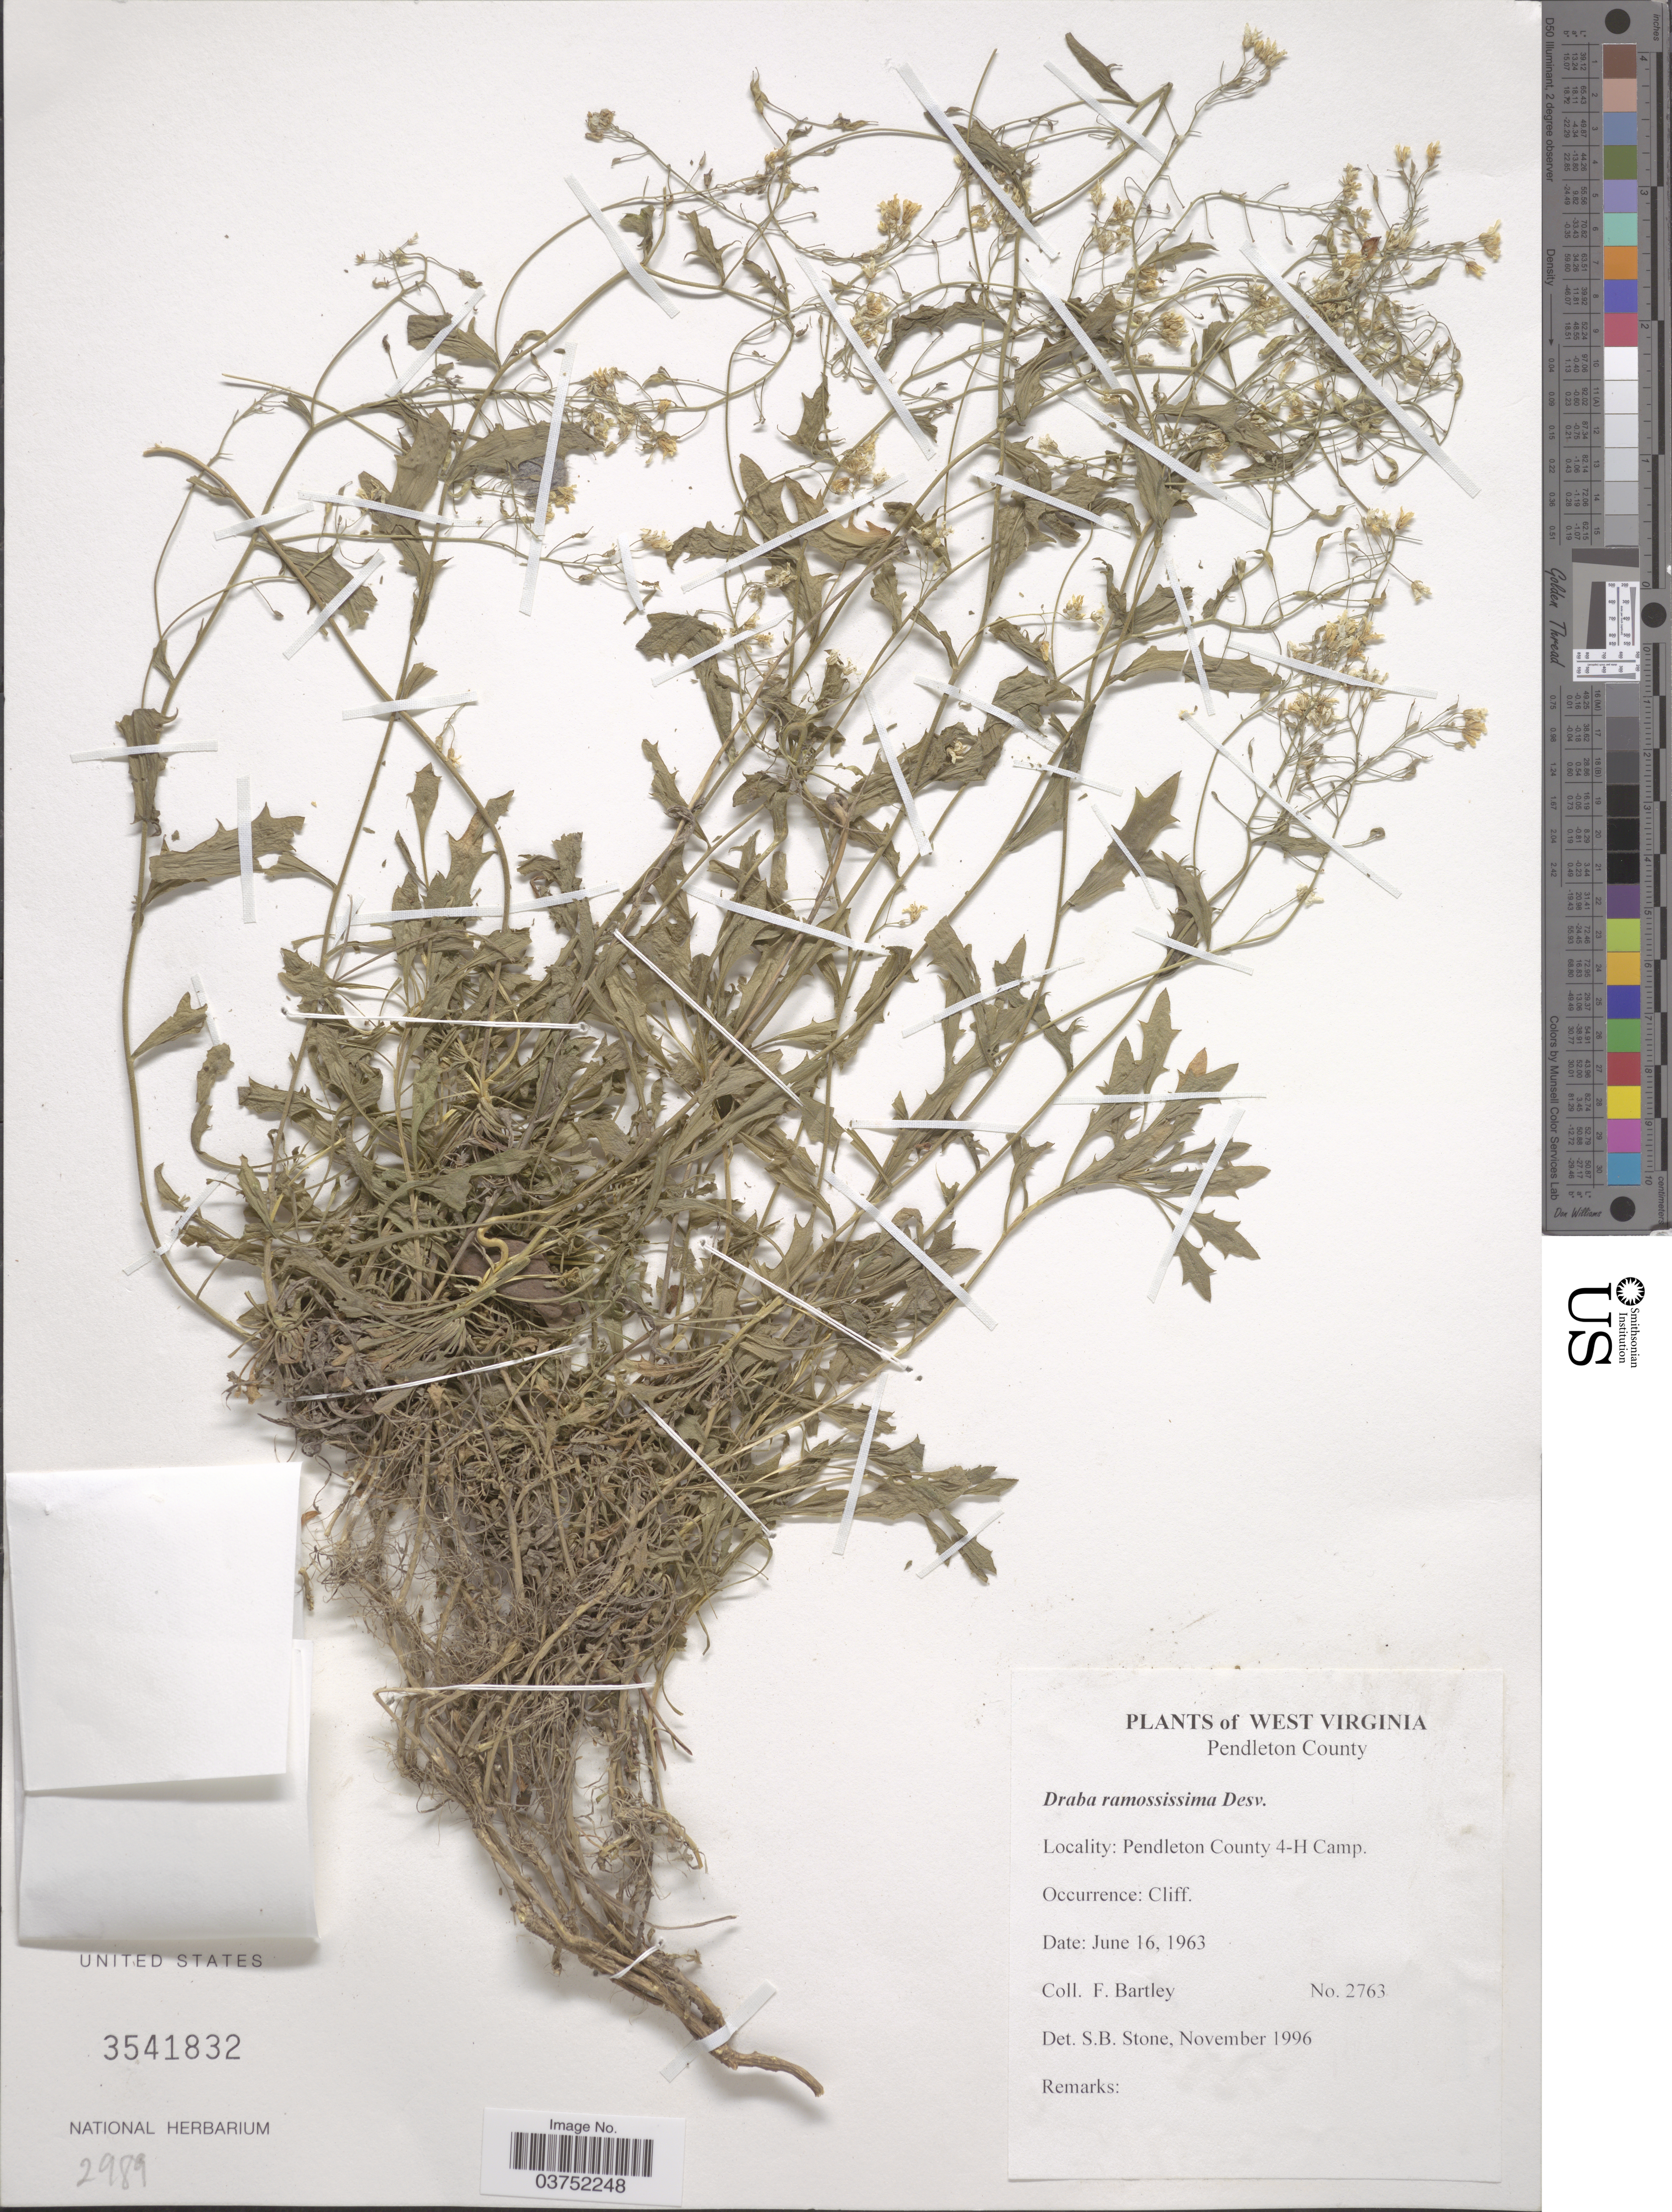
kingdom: Plantae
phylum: Tracheophyta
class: Magnoliopsida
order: Brassicales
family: Brassicaceae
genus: Draba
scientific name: Draba ramosissima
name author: Desv.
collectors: F. Bartley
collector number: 2763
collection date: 1963-06-16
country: United States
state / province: West Virginia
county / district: Pendleton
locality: Pendleton County 4-H Camp.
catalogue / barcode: US 3541832